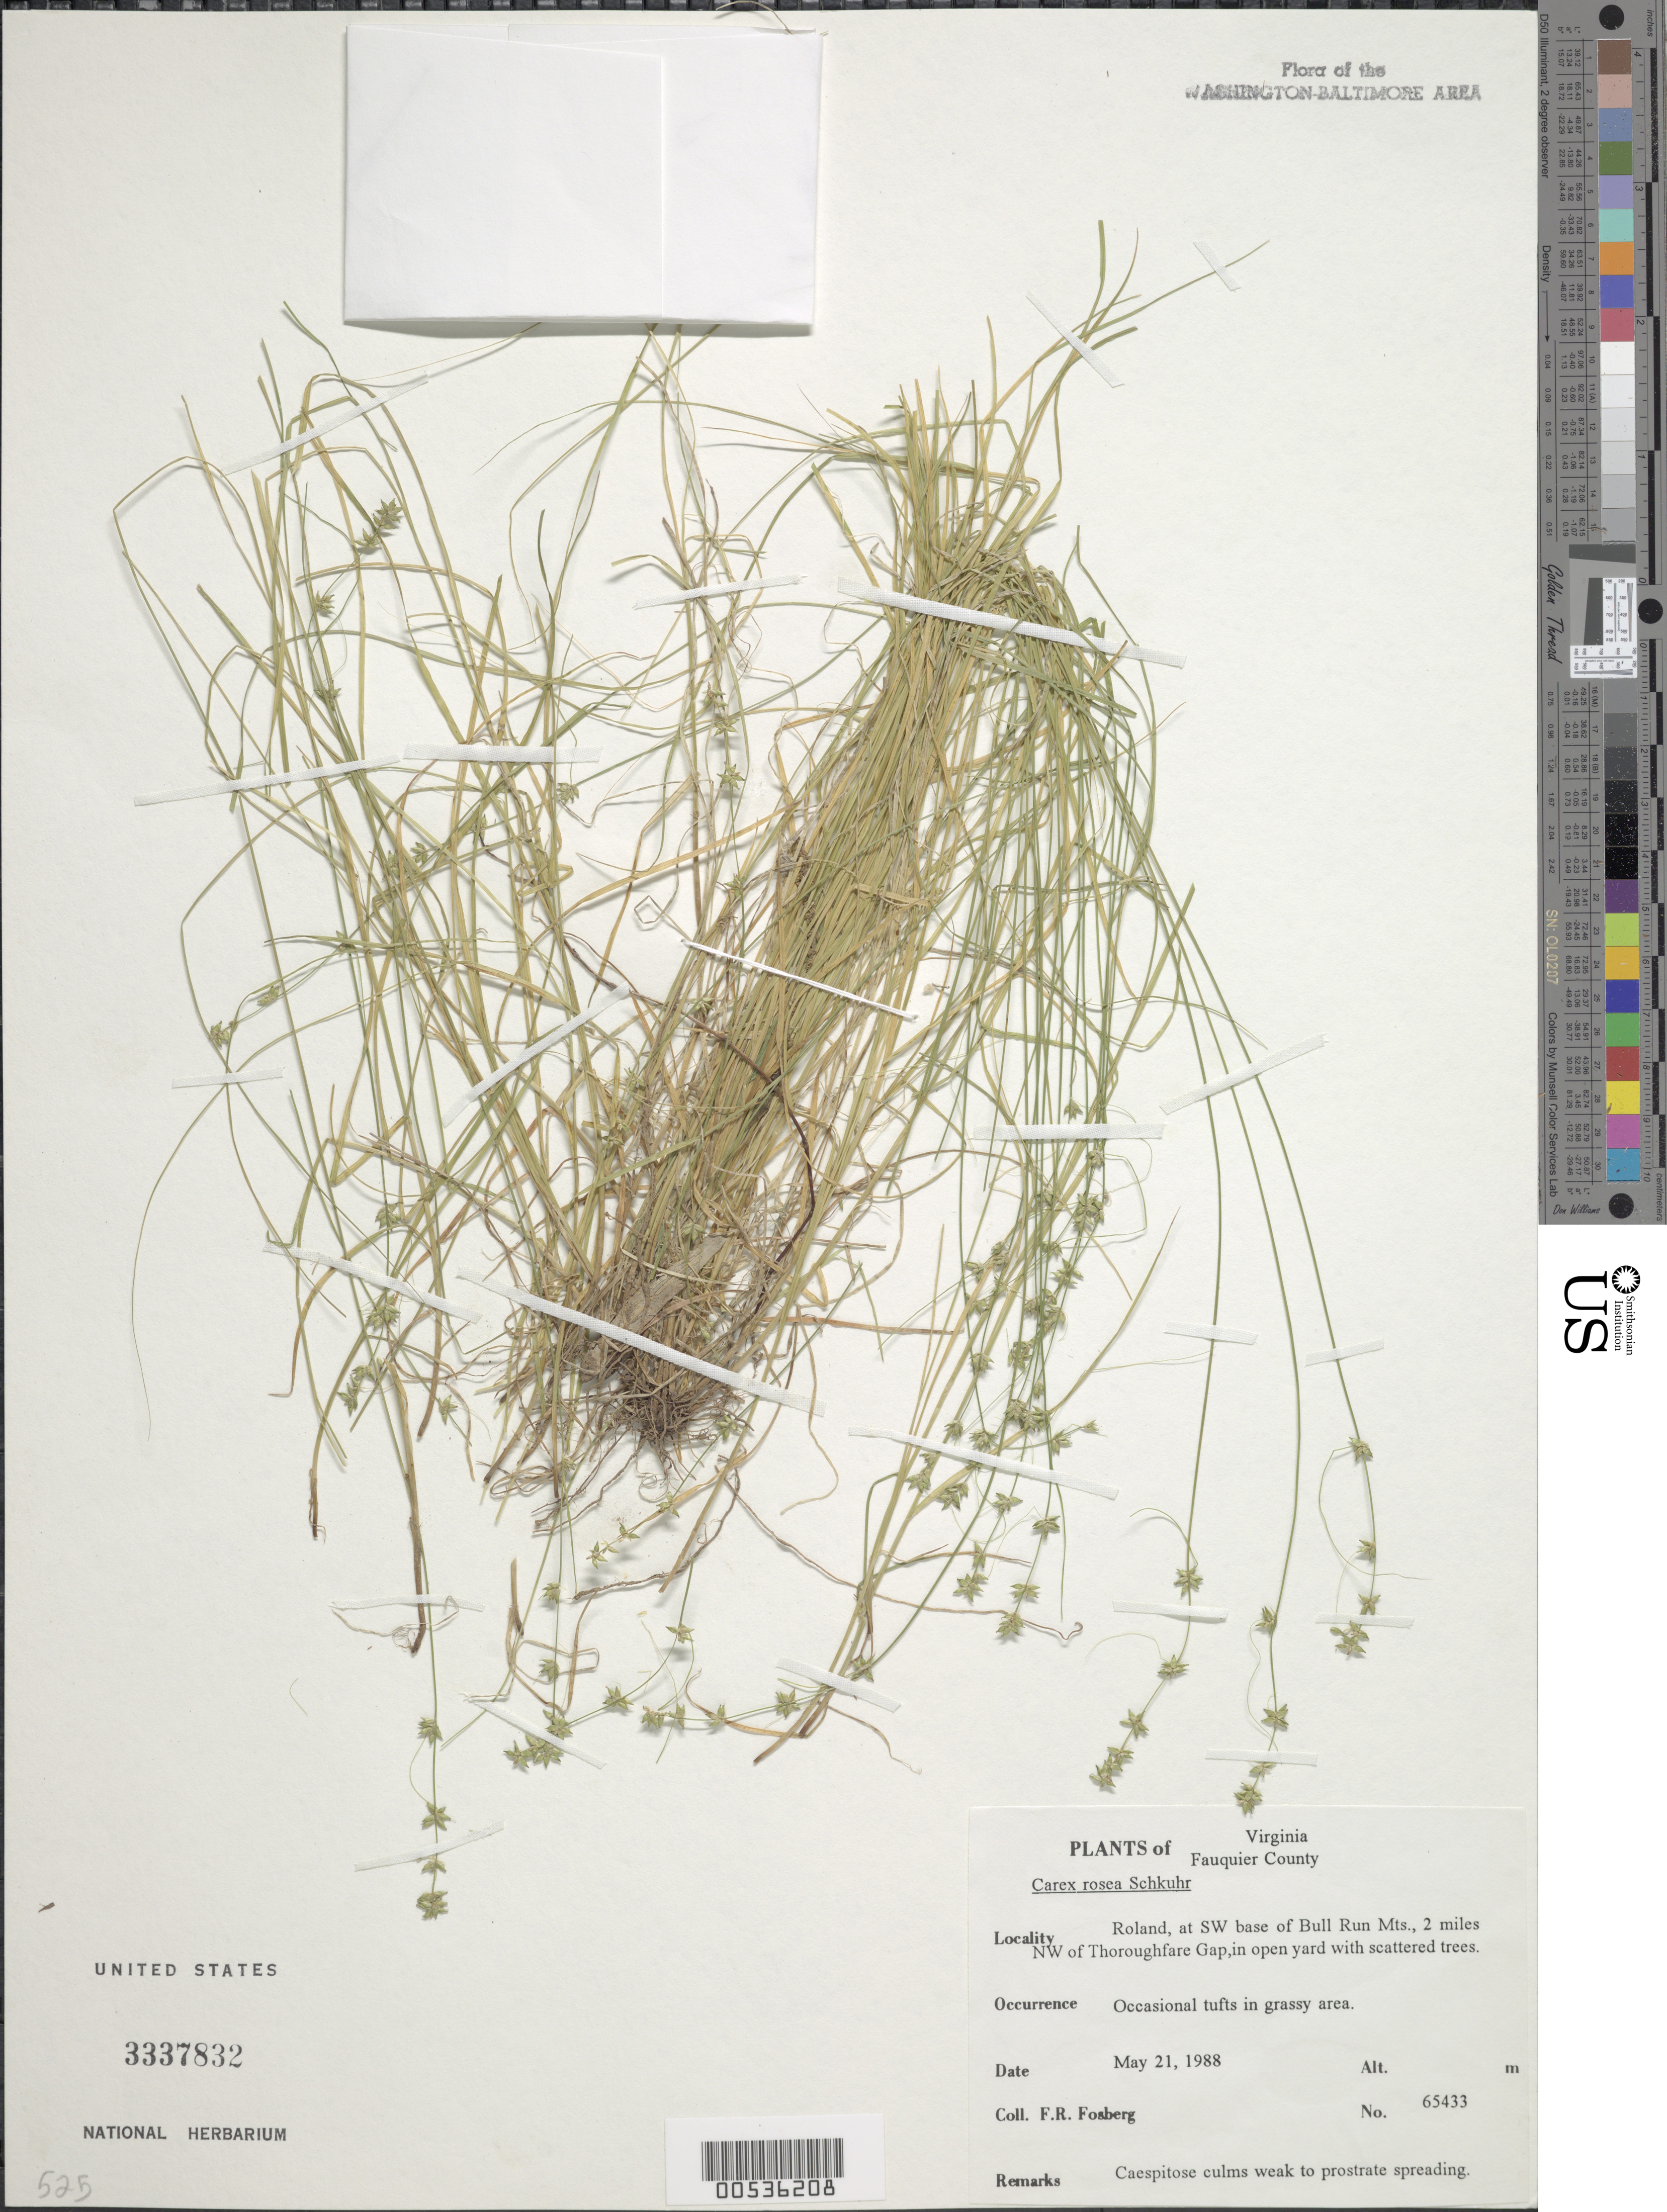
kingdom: Plantae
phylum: Tracheophyta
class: Liliopsida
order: Poales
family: Cyperaceae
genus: Carex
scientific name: Carex rosea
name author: Willd.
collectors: F. R. Fosberg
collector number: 65433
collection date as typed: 21 May 1988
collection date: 1988-05-21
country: United States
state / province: Virginia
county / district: Fauquier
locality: Roland, SW base of Bull Run Mts., NW of Thorofare Gap Bull Run Mts.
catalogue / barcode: US 3337832